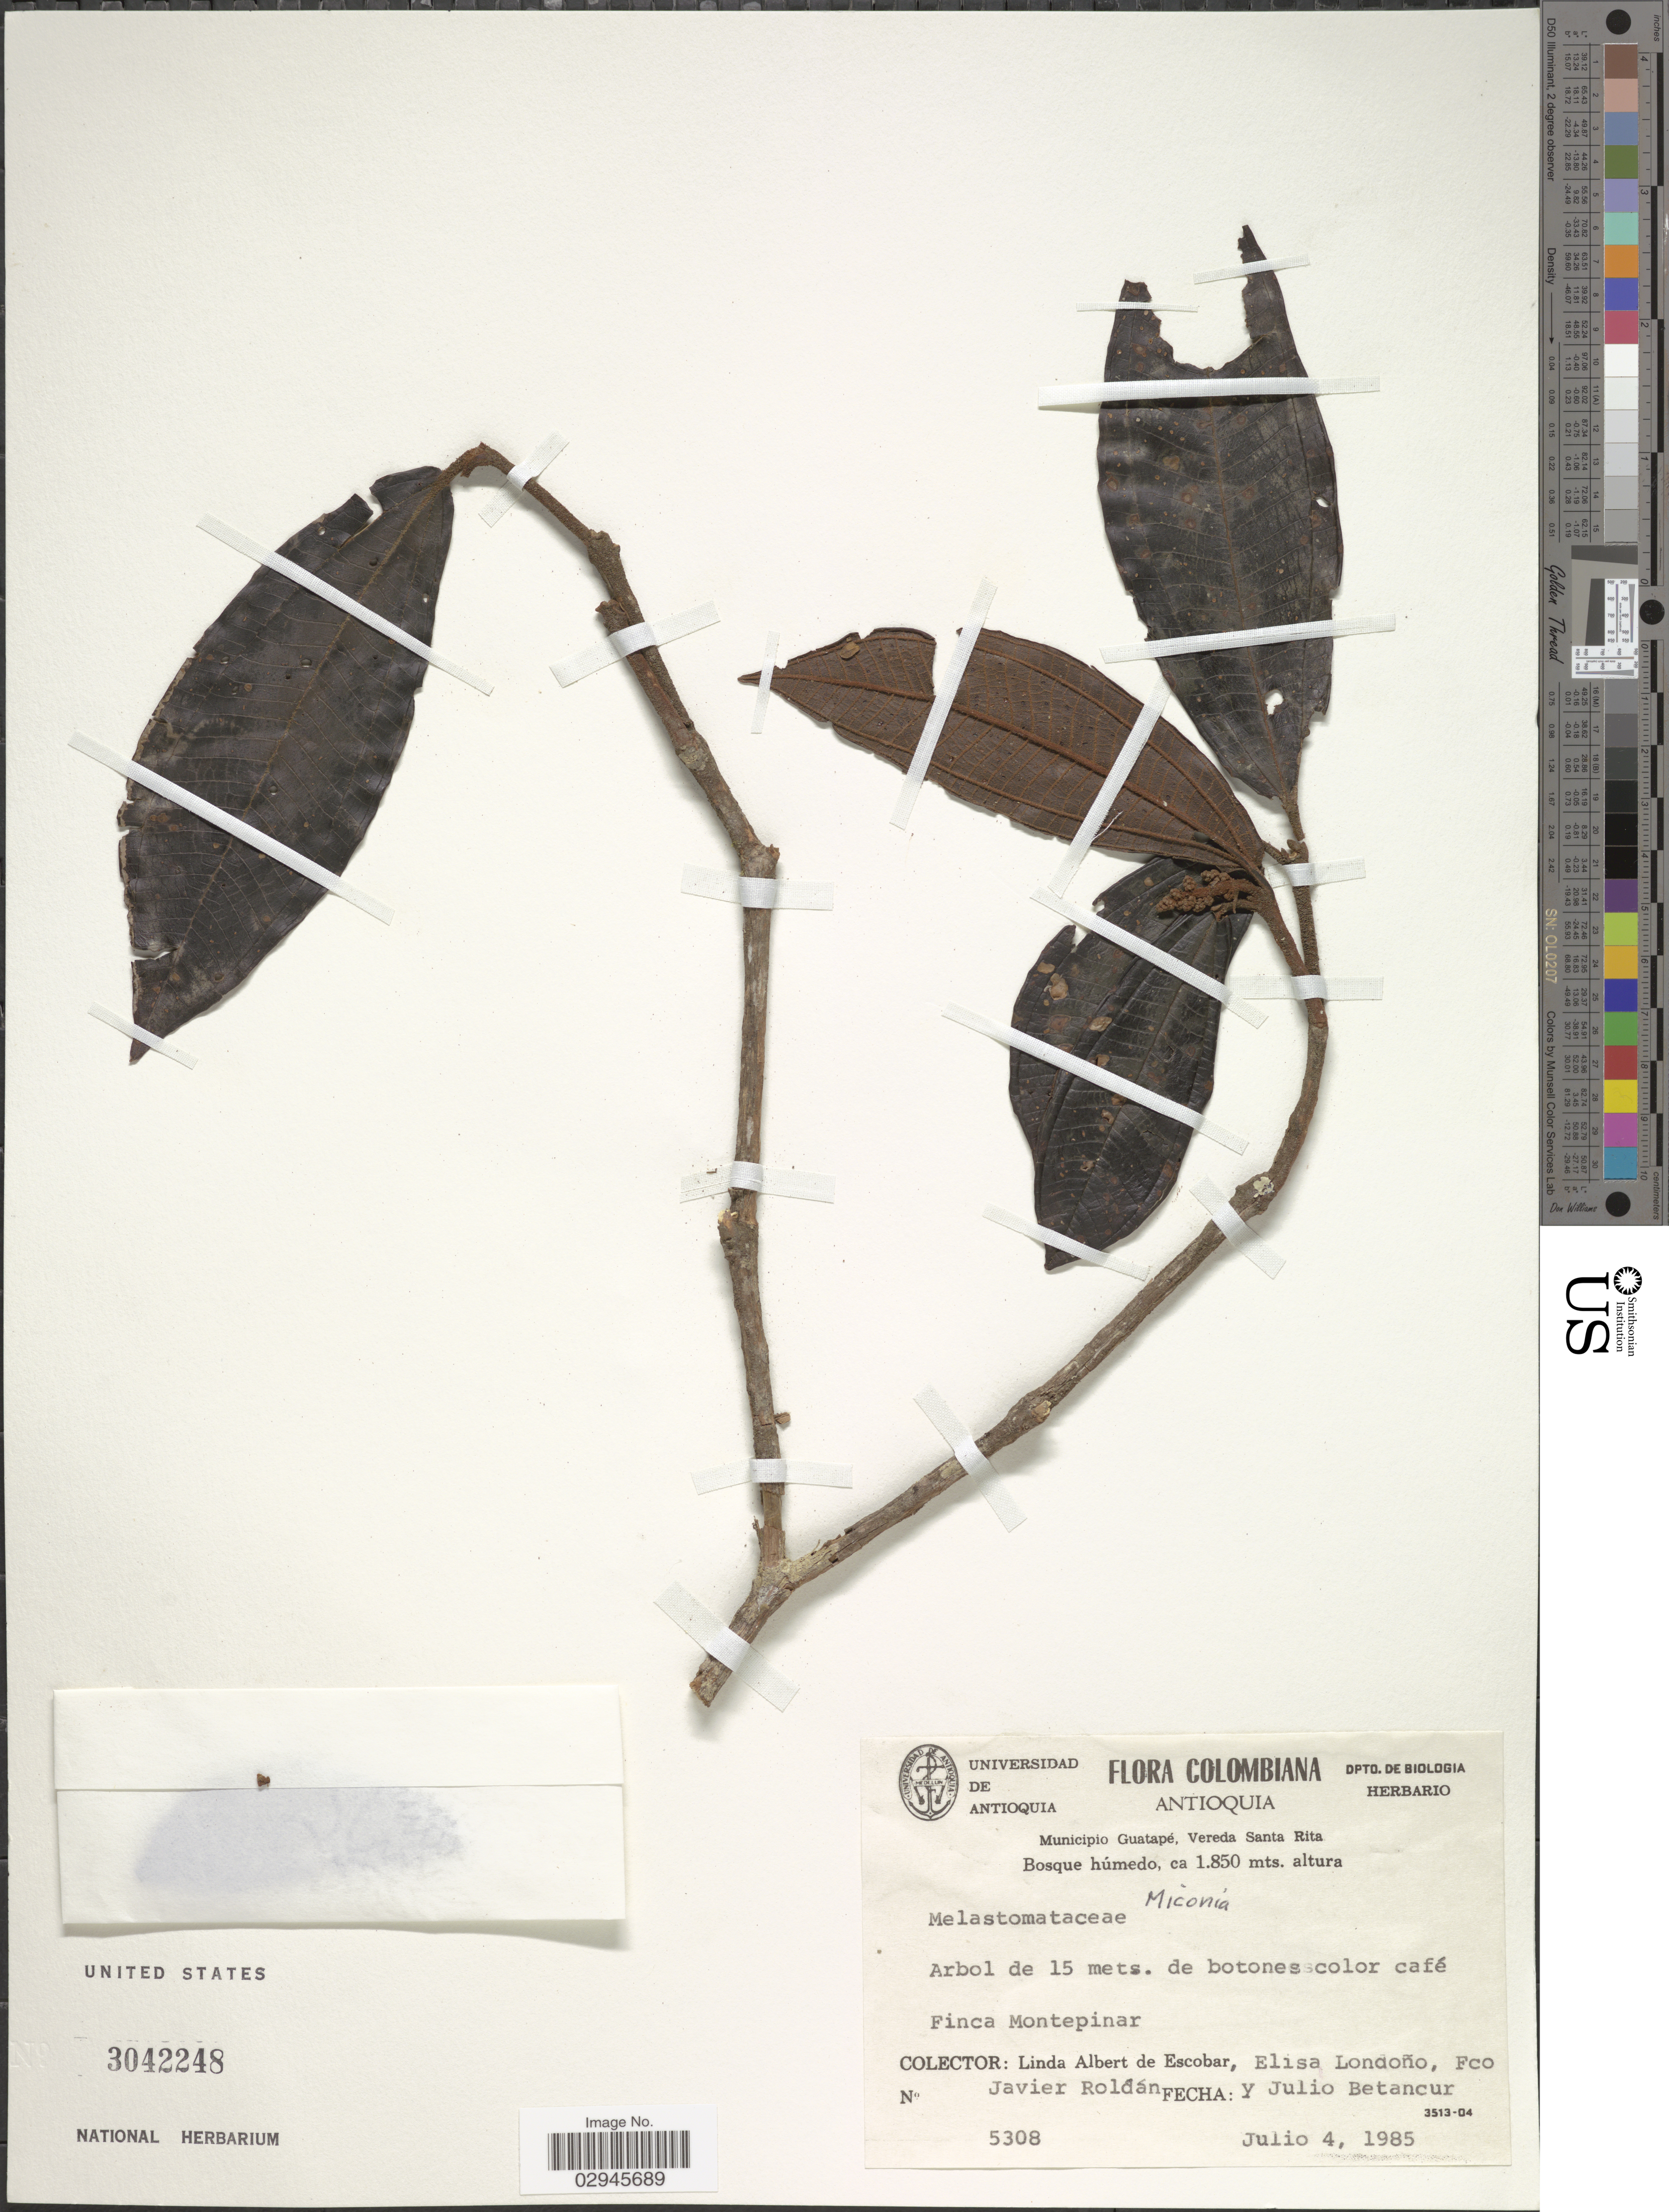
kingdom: Plantae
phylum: Tracheophyta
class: Magnoliopsida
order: Myrtales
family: Melastomataceae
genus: Miconia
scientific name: Miconia sp.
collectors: L. K. de Escobar, E. Londono, F. J. Roldán & J. Betancur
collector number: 5308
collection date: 1985-07-04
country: Colombia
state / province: Antioquia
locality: Municipio Guatapé, Vereda Santa Rita. Finca Montepinar.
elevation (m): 1850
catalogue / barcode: US 3042248